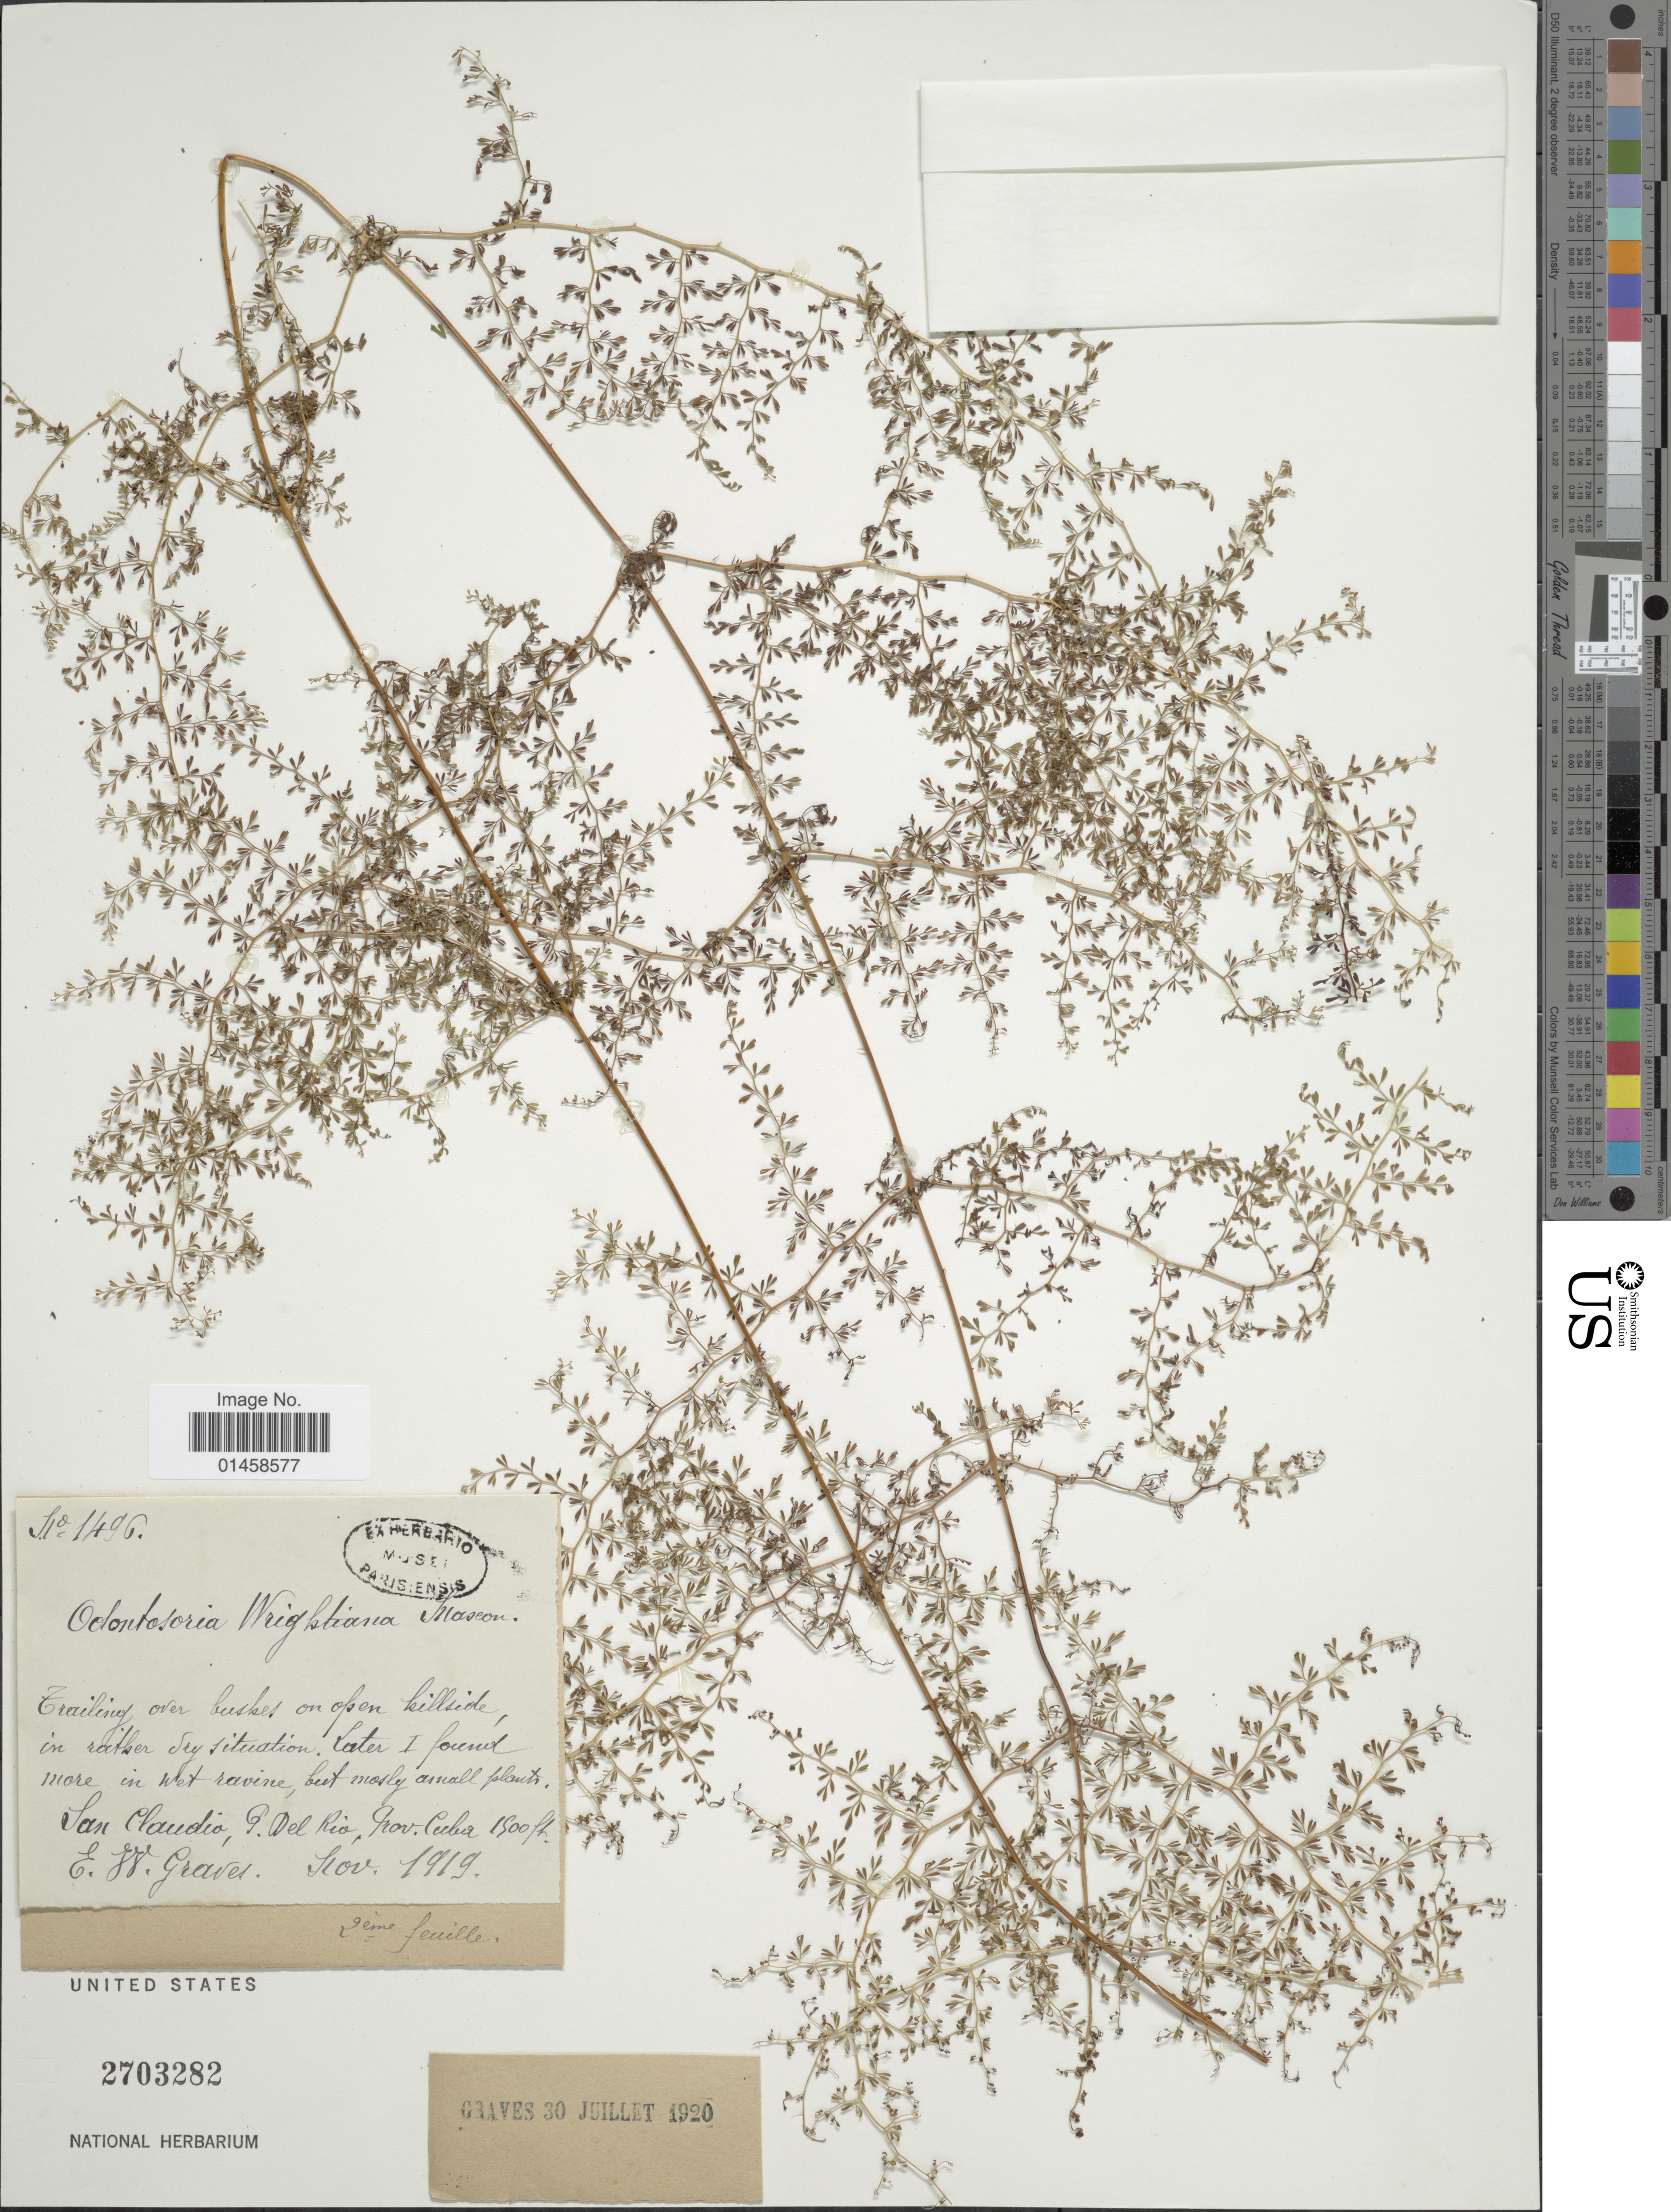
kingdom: Plantae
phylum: Tracheophyta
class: Polypodiopsida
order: Polypodiales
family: Lindsaeaceae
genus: Odontosoria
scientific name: Odontosoria wrightiana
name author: Maxon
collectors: E. Graves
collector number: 1496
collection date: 1919-11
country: Cuba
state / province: Pinar del Río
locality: San Claudio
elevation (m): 549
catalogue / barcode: US 2703282